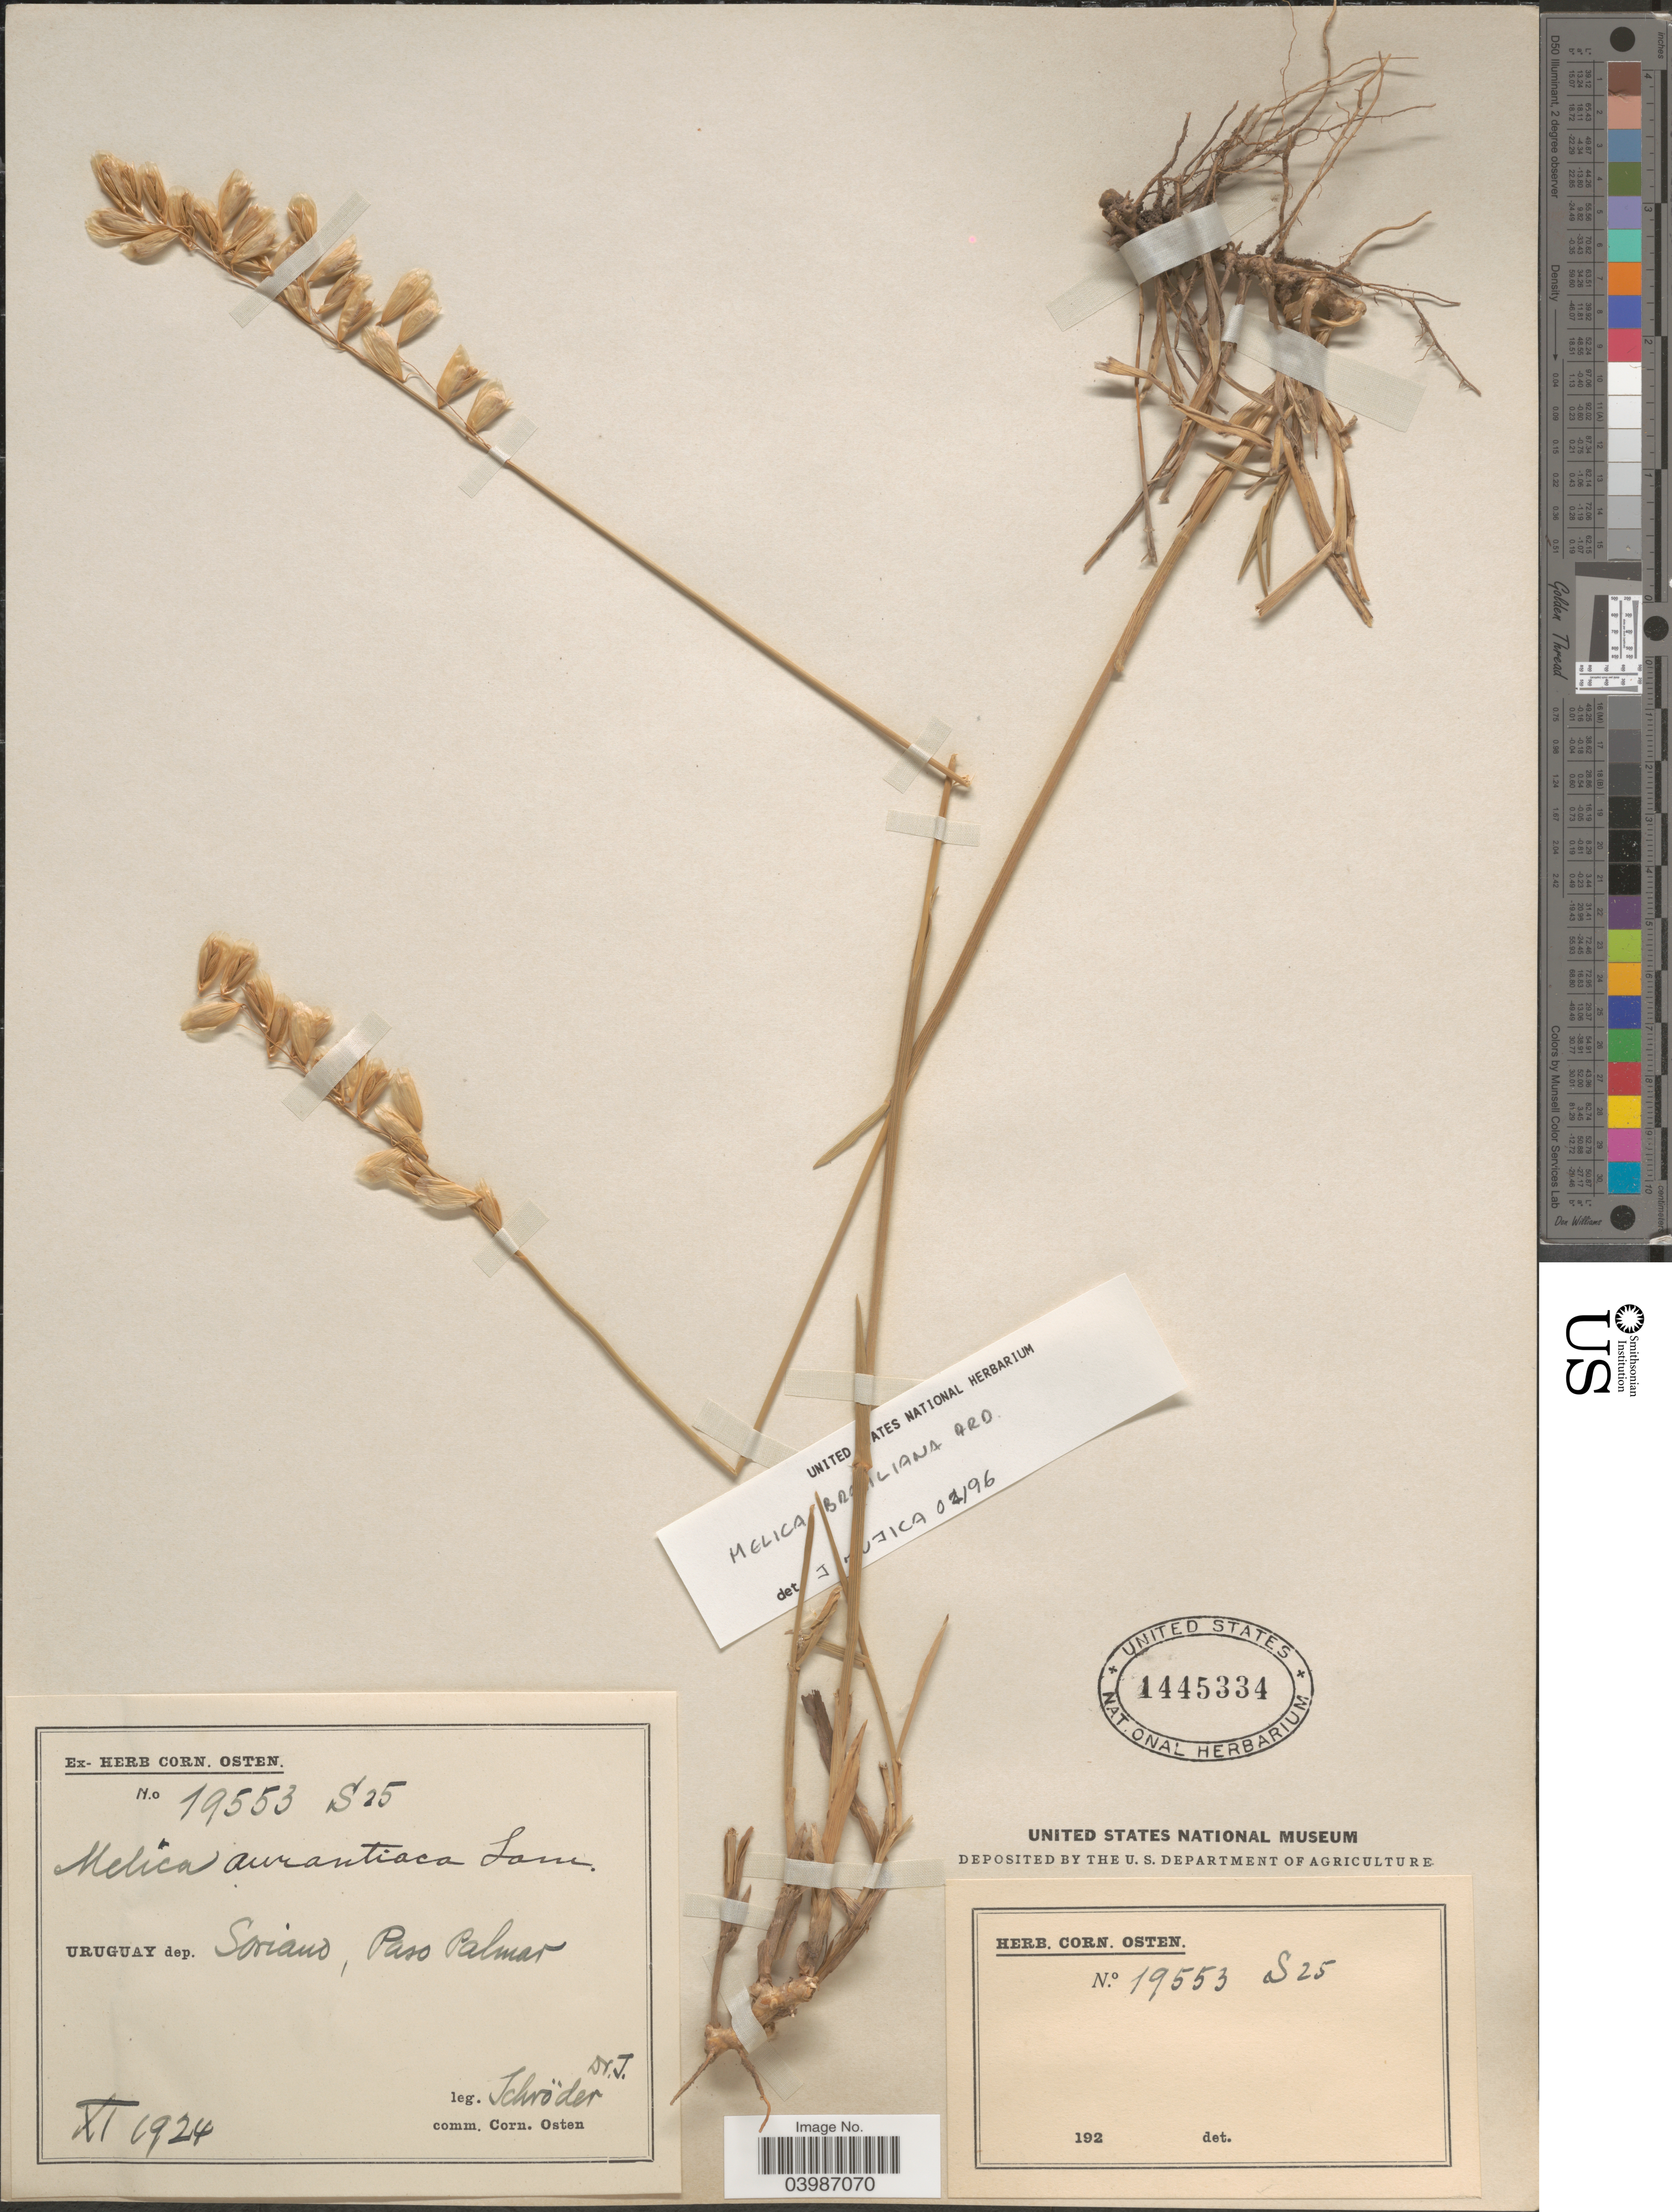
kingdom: Plantae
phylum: Tracheophyta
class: Liliopsida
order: Poales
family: Poaceae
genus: Melica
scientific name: Melica brasiliana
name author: Ard.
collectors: J. Schröder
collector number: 19553/S25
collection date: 1924-11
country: Uruguay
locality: Dep. Soriano, Paso Palmar.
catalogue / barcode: US 1445334